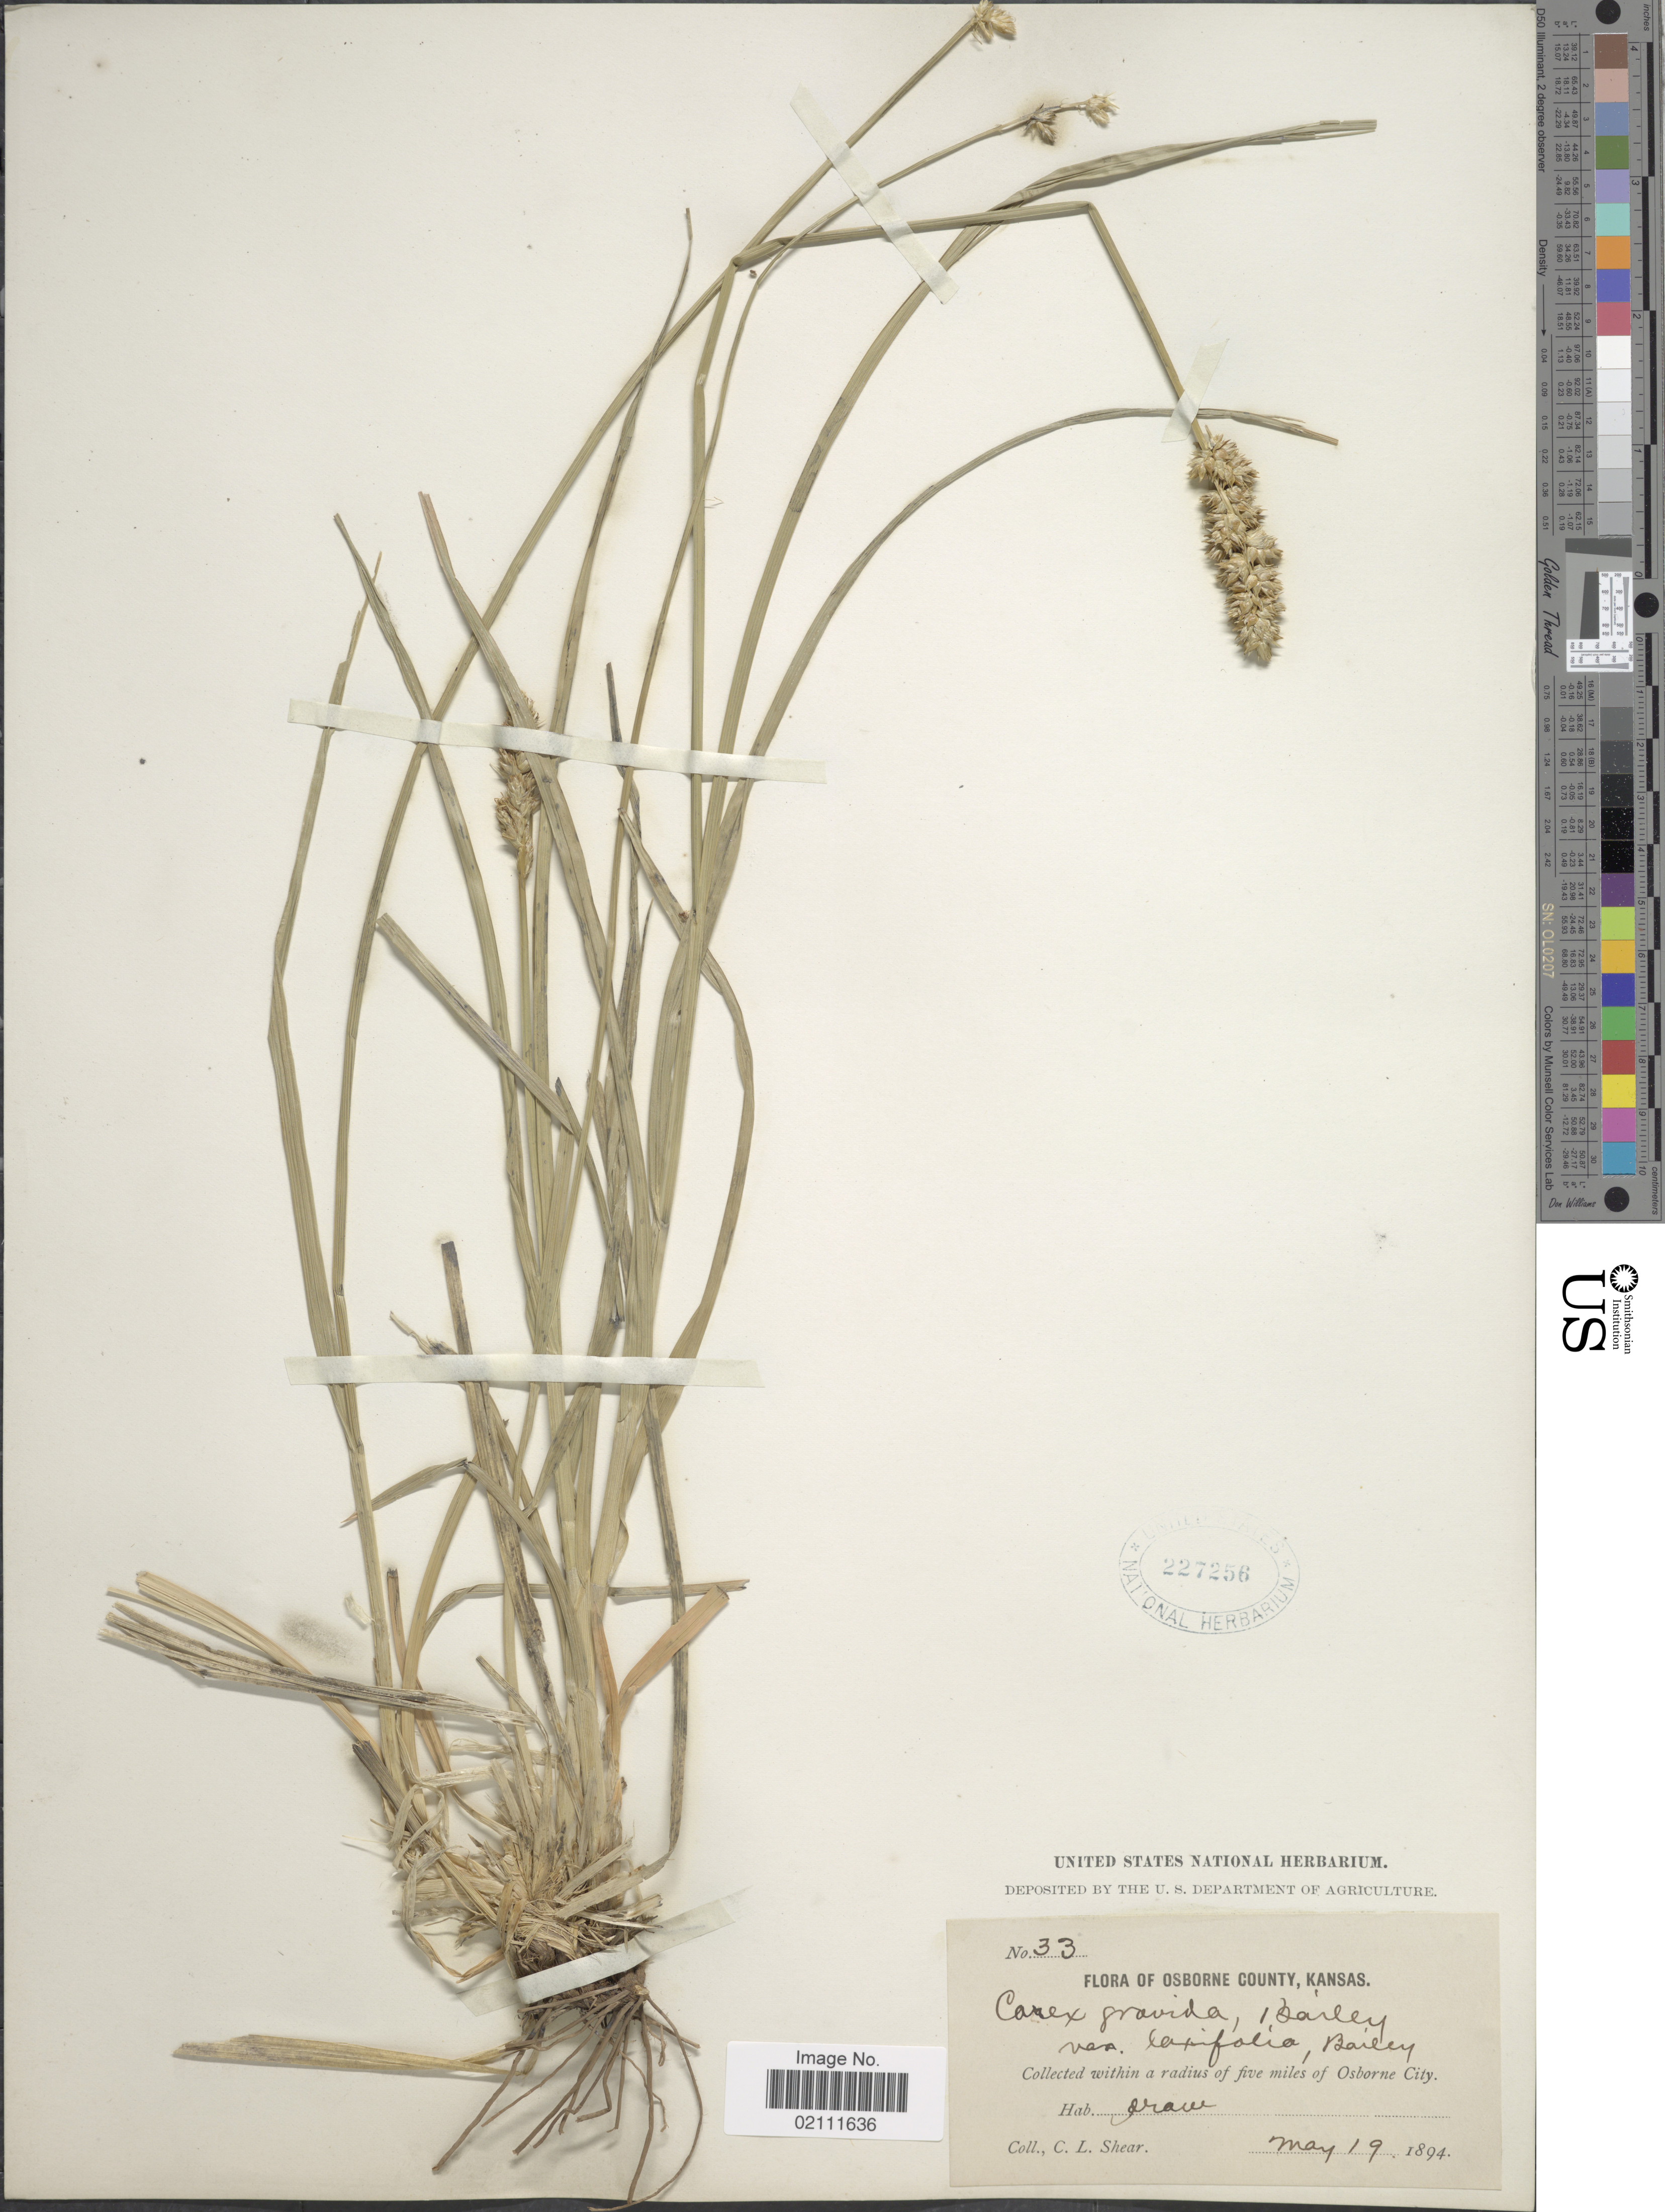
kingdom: Plantae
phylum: Tracheophyta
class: Liliopsida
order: Poales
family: Cyperaceae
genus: Carex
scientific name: Carex gravida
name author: L.H. Bailey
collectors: C. L. Shear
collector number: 33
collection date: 1894-05-19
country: United States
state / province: Kansas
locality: Osborne County, within a radius of five miles of Osborne City.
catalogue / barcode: US 227256